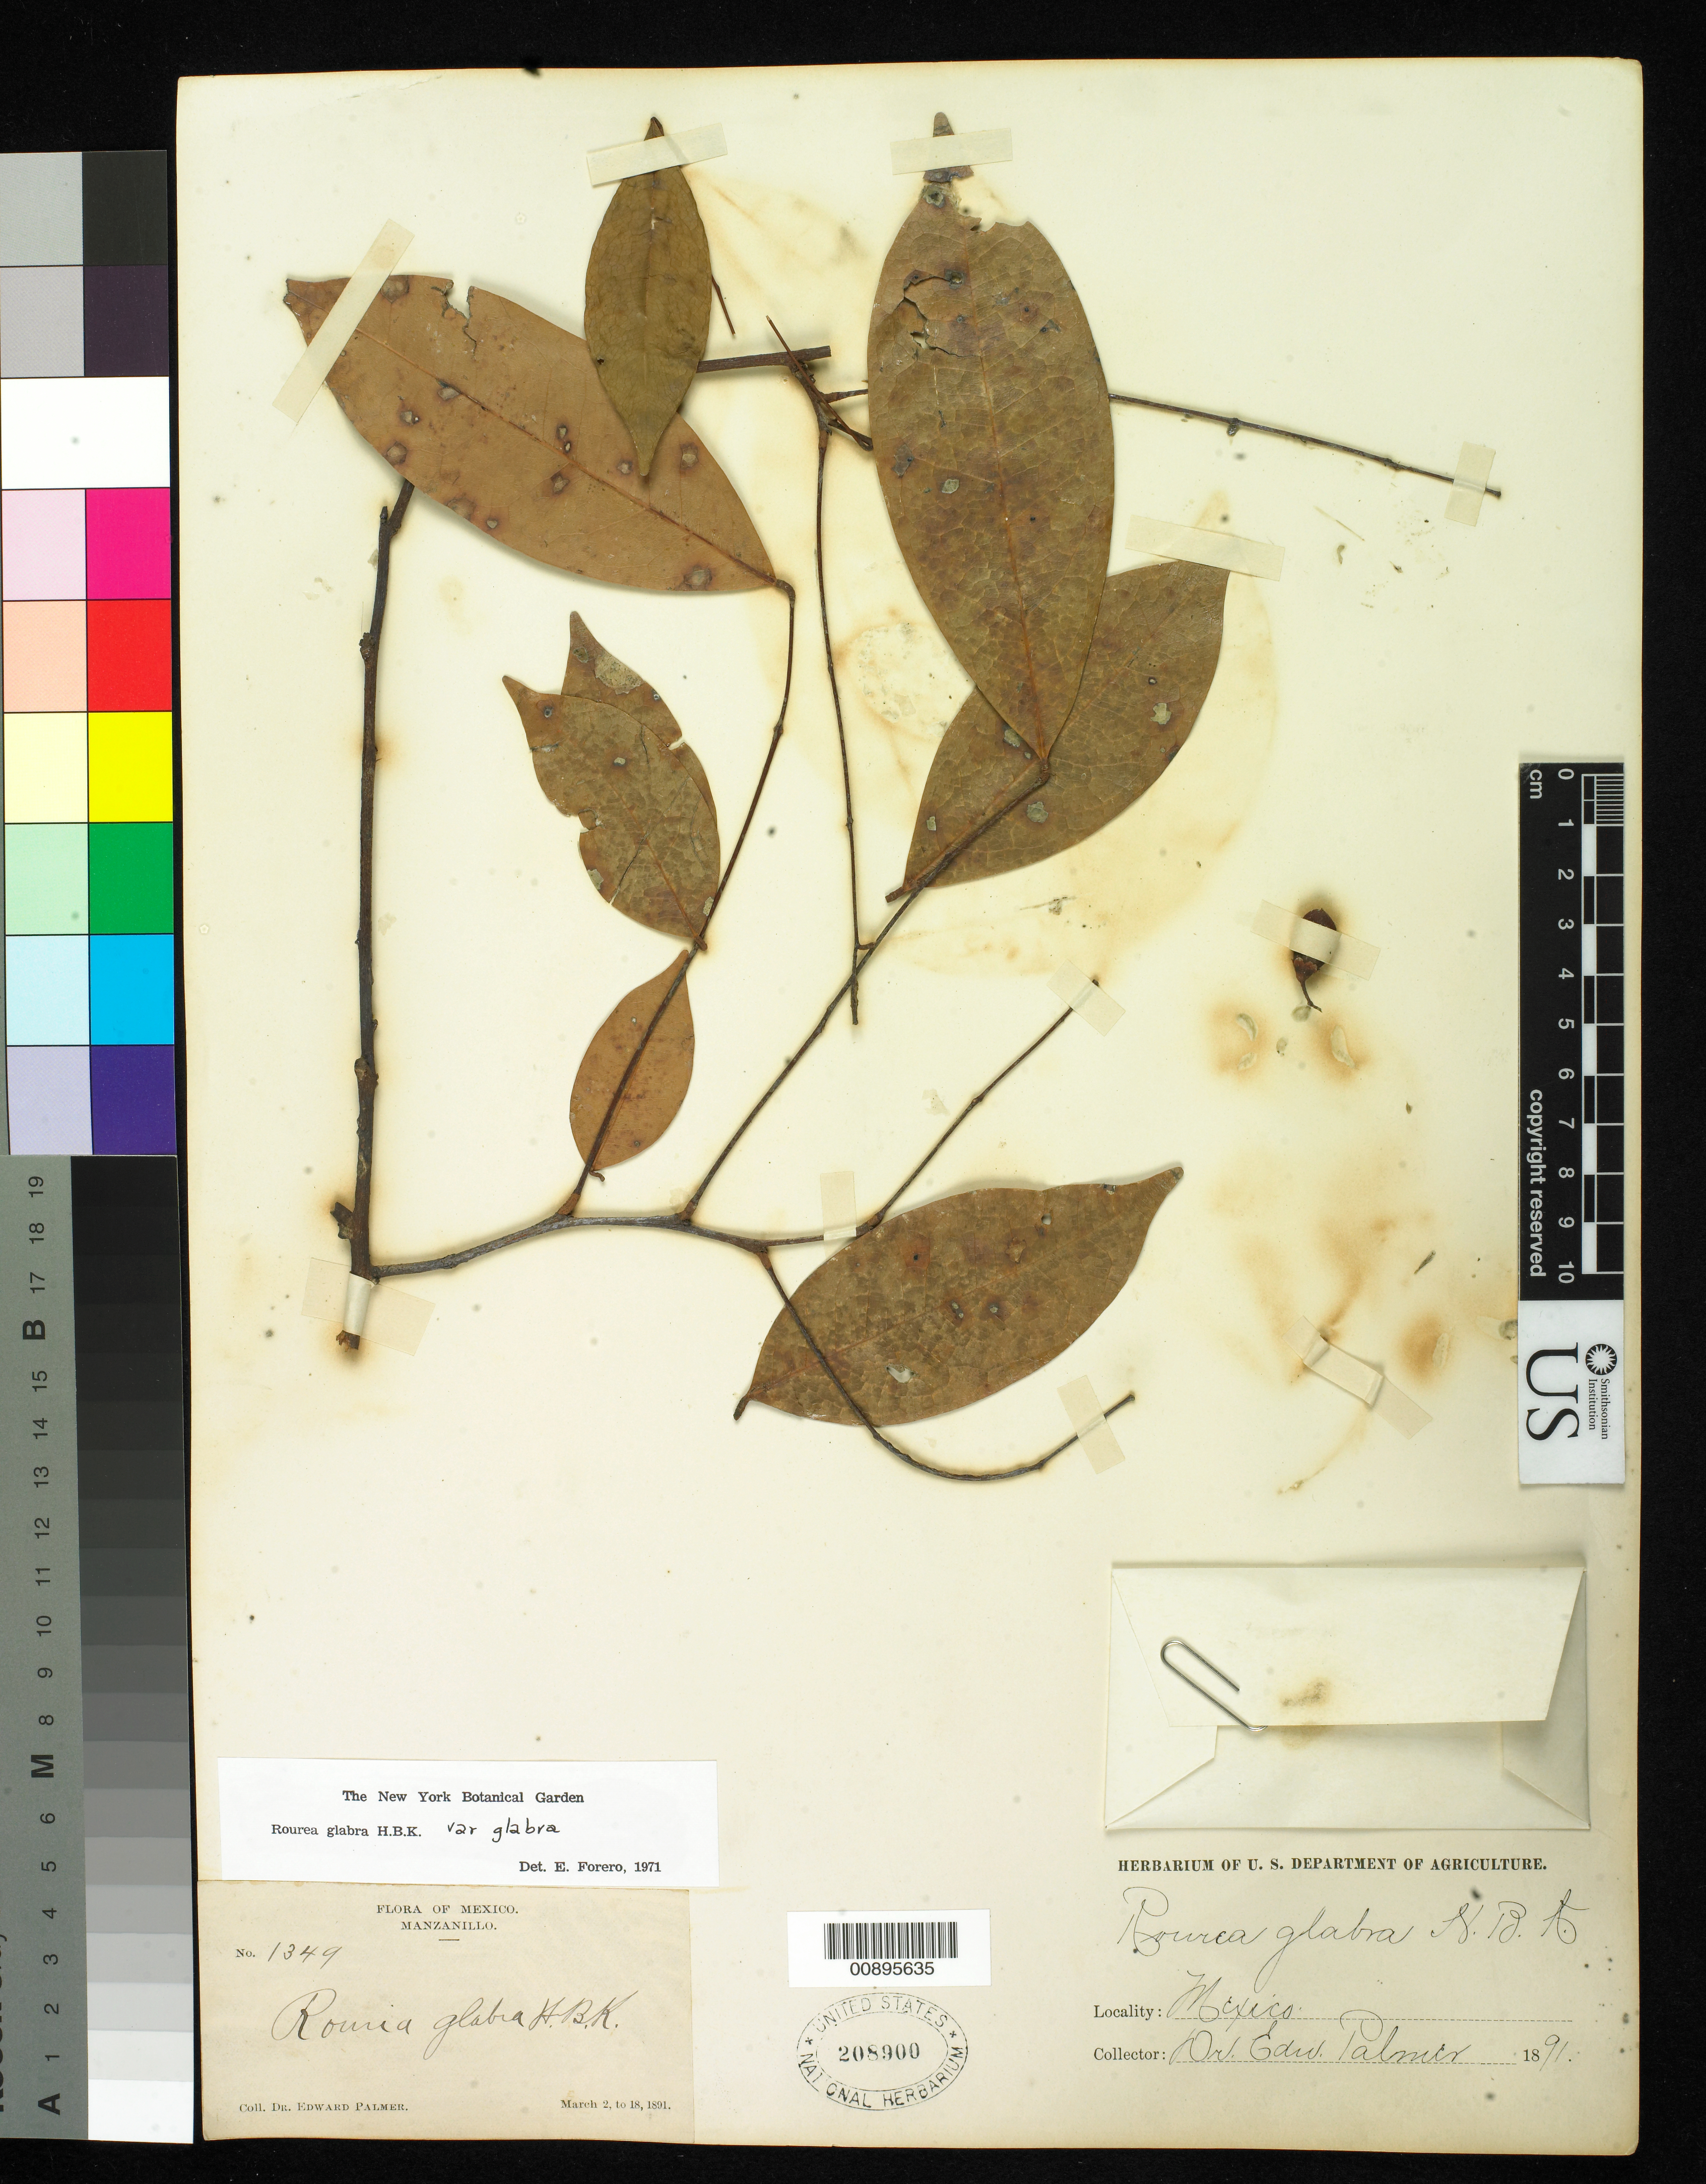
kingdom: Plantae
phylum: Tracheophyta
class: Magnoliopsida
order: Oxalidales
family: Connaraceae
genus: Rourea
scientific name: Rourea glabra var. glabra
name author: Kunth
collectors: E. Palmer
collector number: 1349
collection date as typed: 02 Mar 1891 to 18 Mar 1891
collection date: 1891-03-02/1891-03-18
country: Mexico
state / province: Colima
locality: Manzanillo, Colima.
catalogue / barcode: US 208900